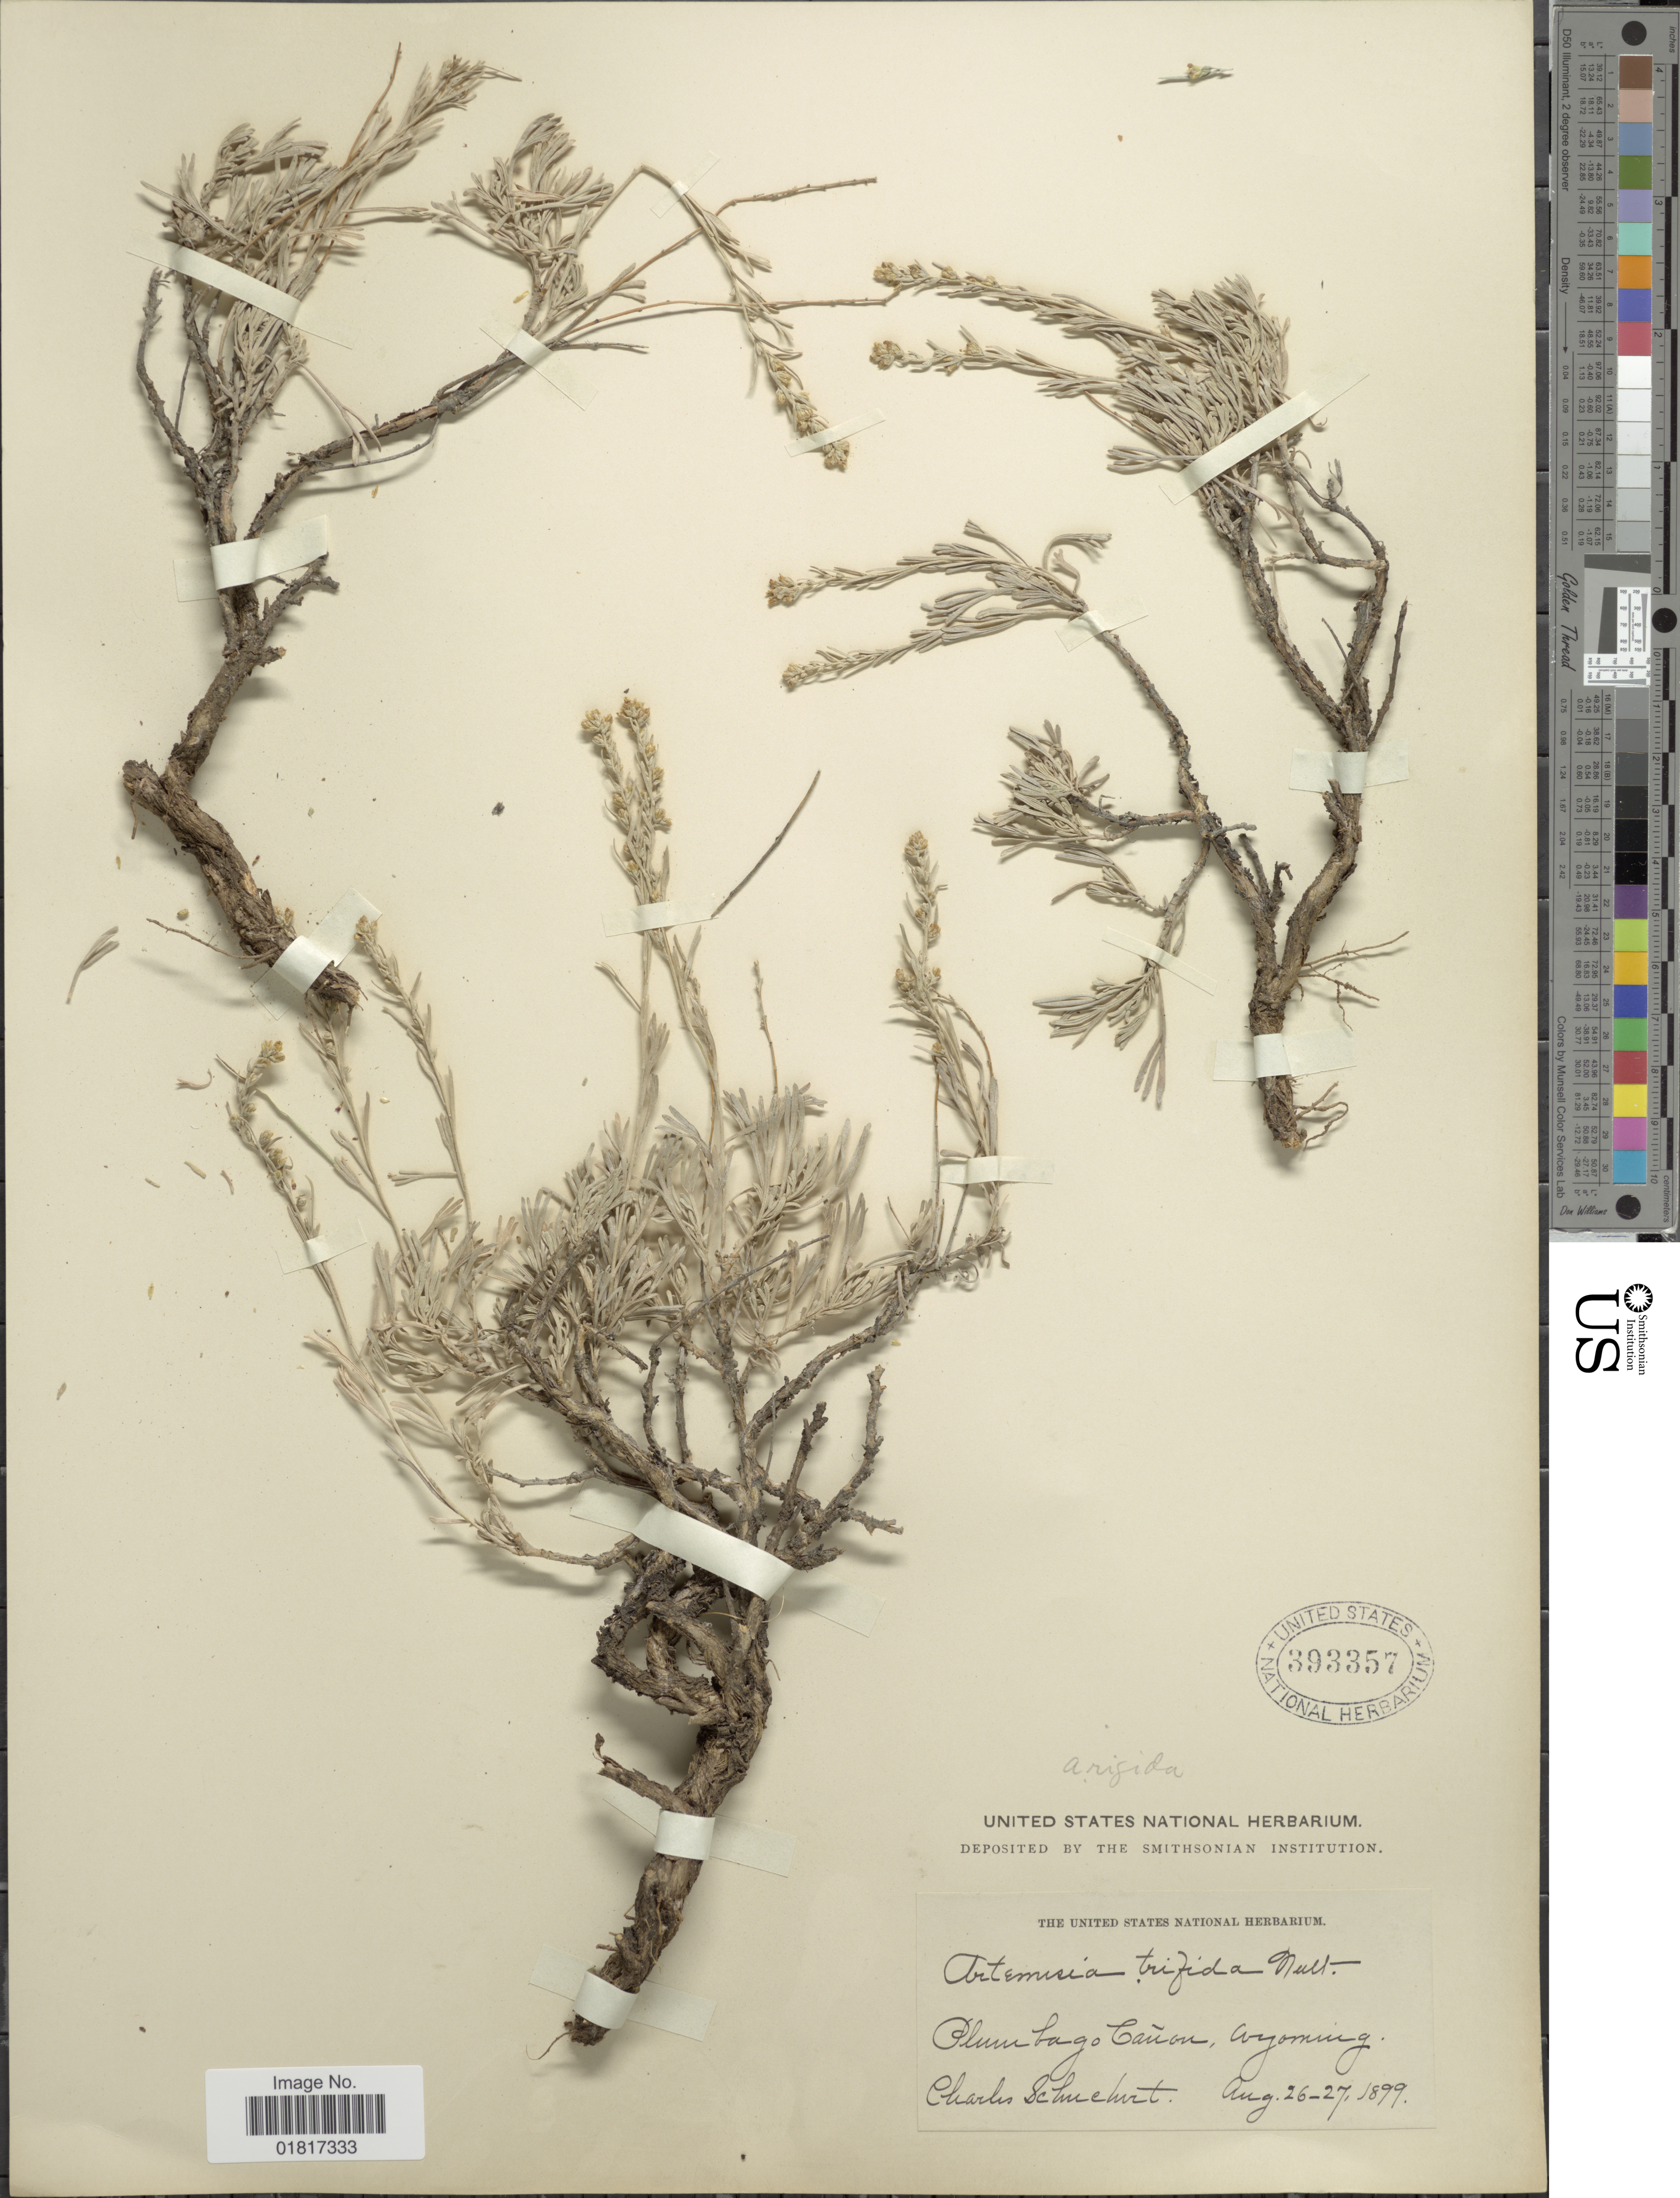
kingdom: Plantae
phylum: Tracheophyta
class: Magnoliopsida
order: Asterales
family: Asteraceae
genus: Artemisia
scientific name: Artemisia tripartita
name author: Rydb.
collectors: C. Schuchert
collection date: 1899-08-26/1899-08-27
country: United States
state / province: Wyoming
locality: Plumbago Cañon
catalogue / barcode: US 393357